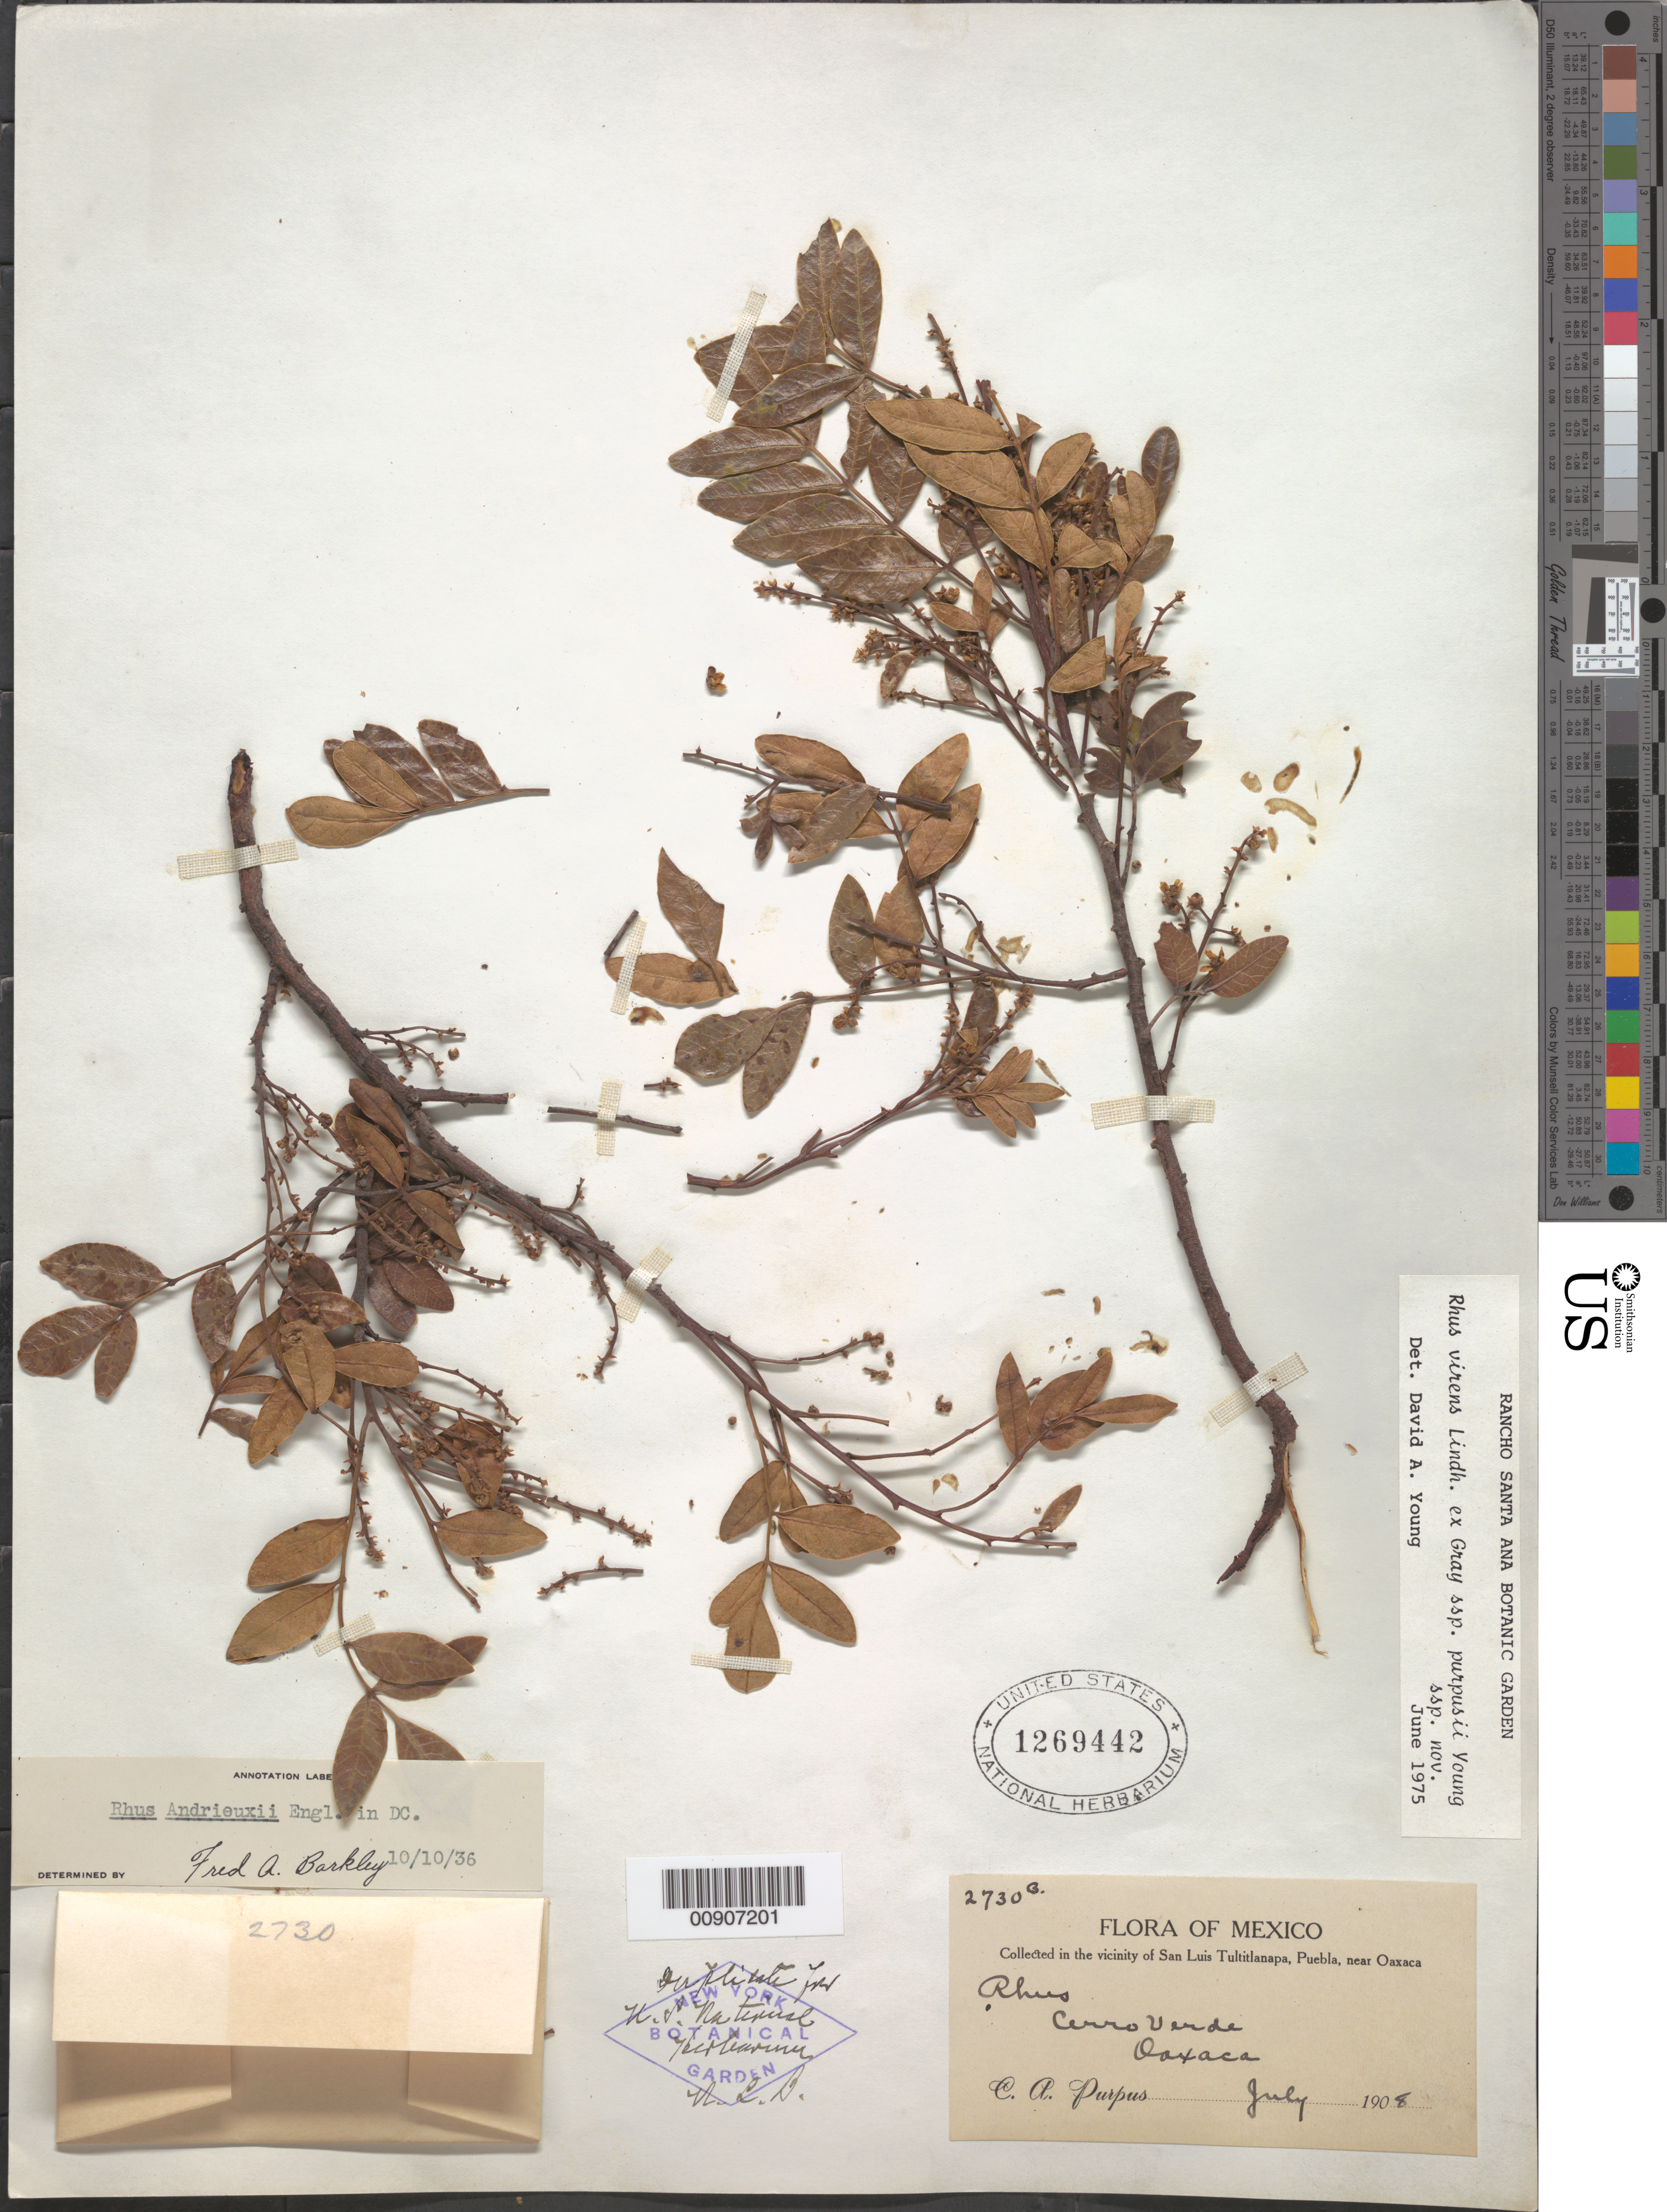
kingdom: Plantae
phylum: Tracheophyta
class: Magnoliopsida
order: Sapindales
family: Anacardiaceae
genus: Rhus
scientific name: Rhus virens subsp. purpusii Young ined.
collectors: C. A. Purpus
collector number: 2730 B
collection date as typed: Jul 1908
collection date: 1908-07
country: Mexico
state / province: Oaxaca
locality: Cerro Verde, Oaxaca. Vicinity of San Luis Tultitlanapa, Puebla.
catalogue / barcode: US 1269442